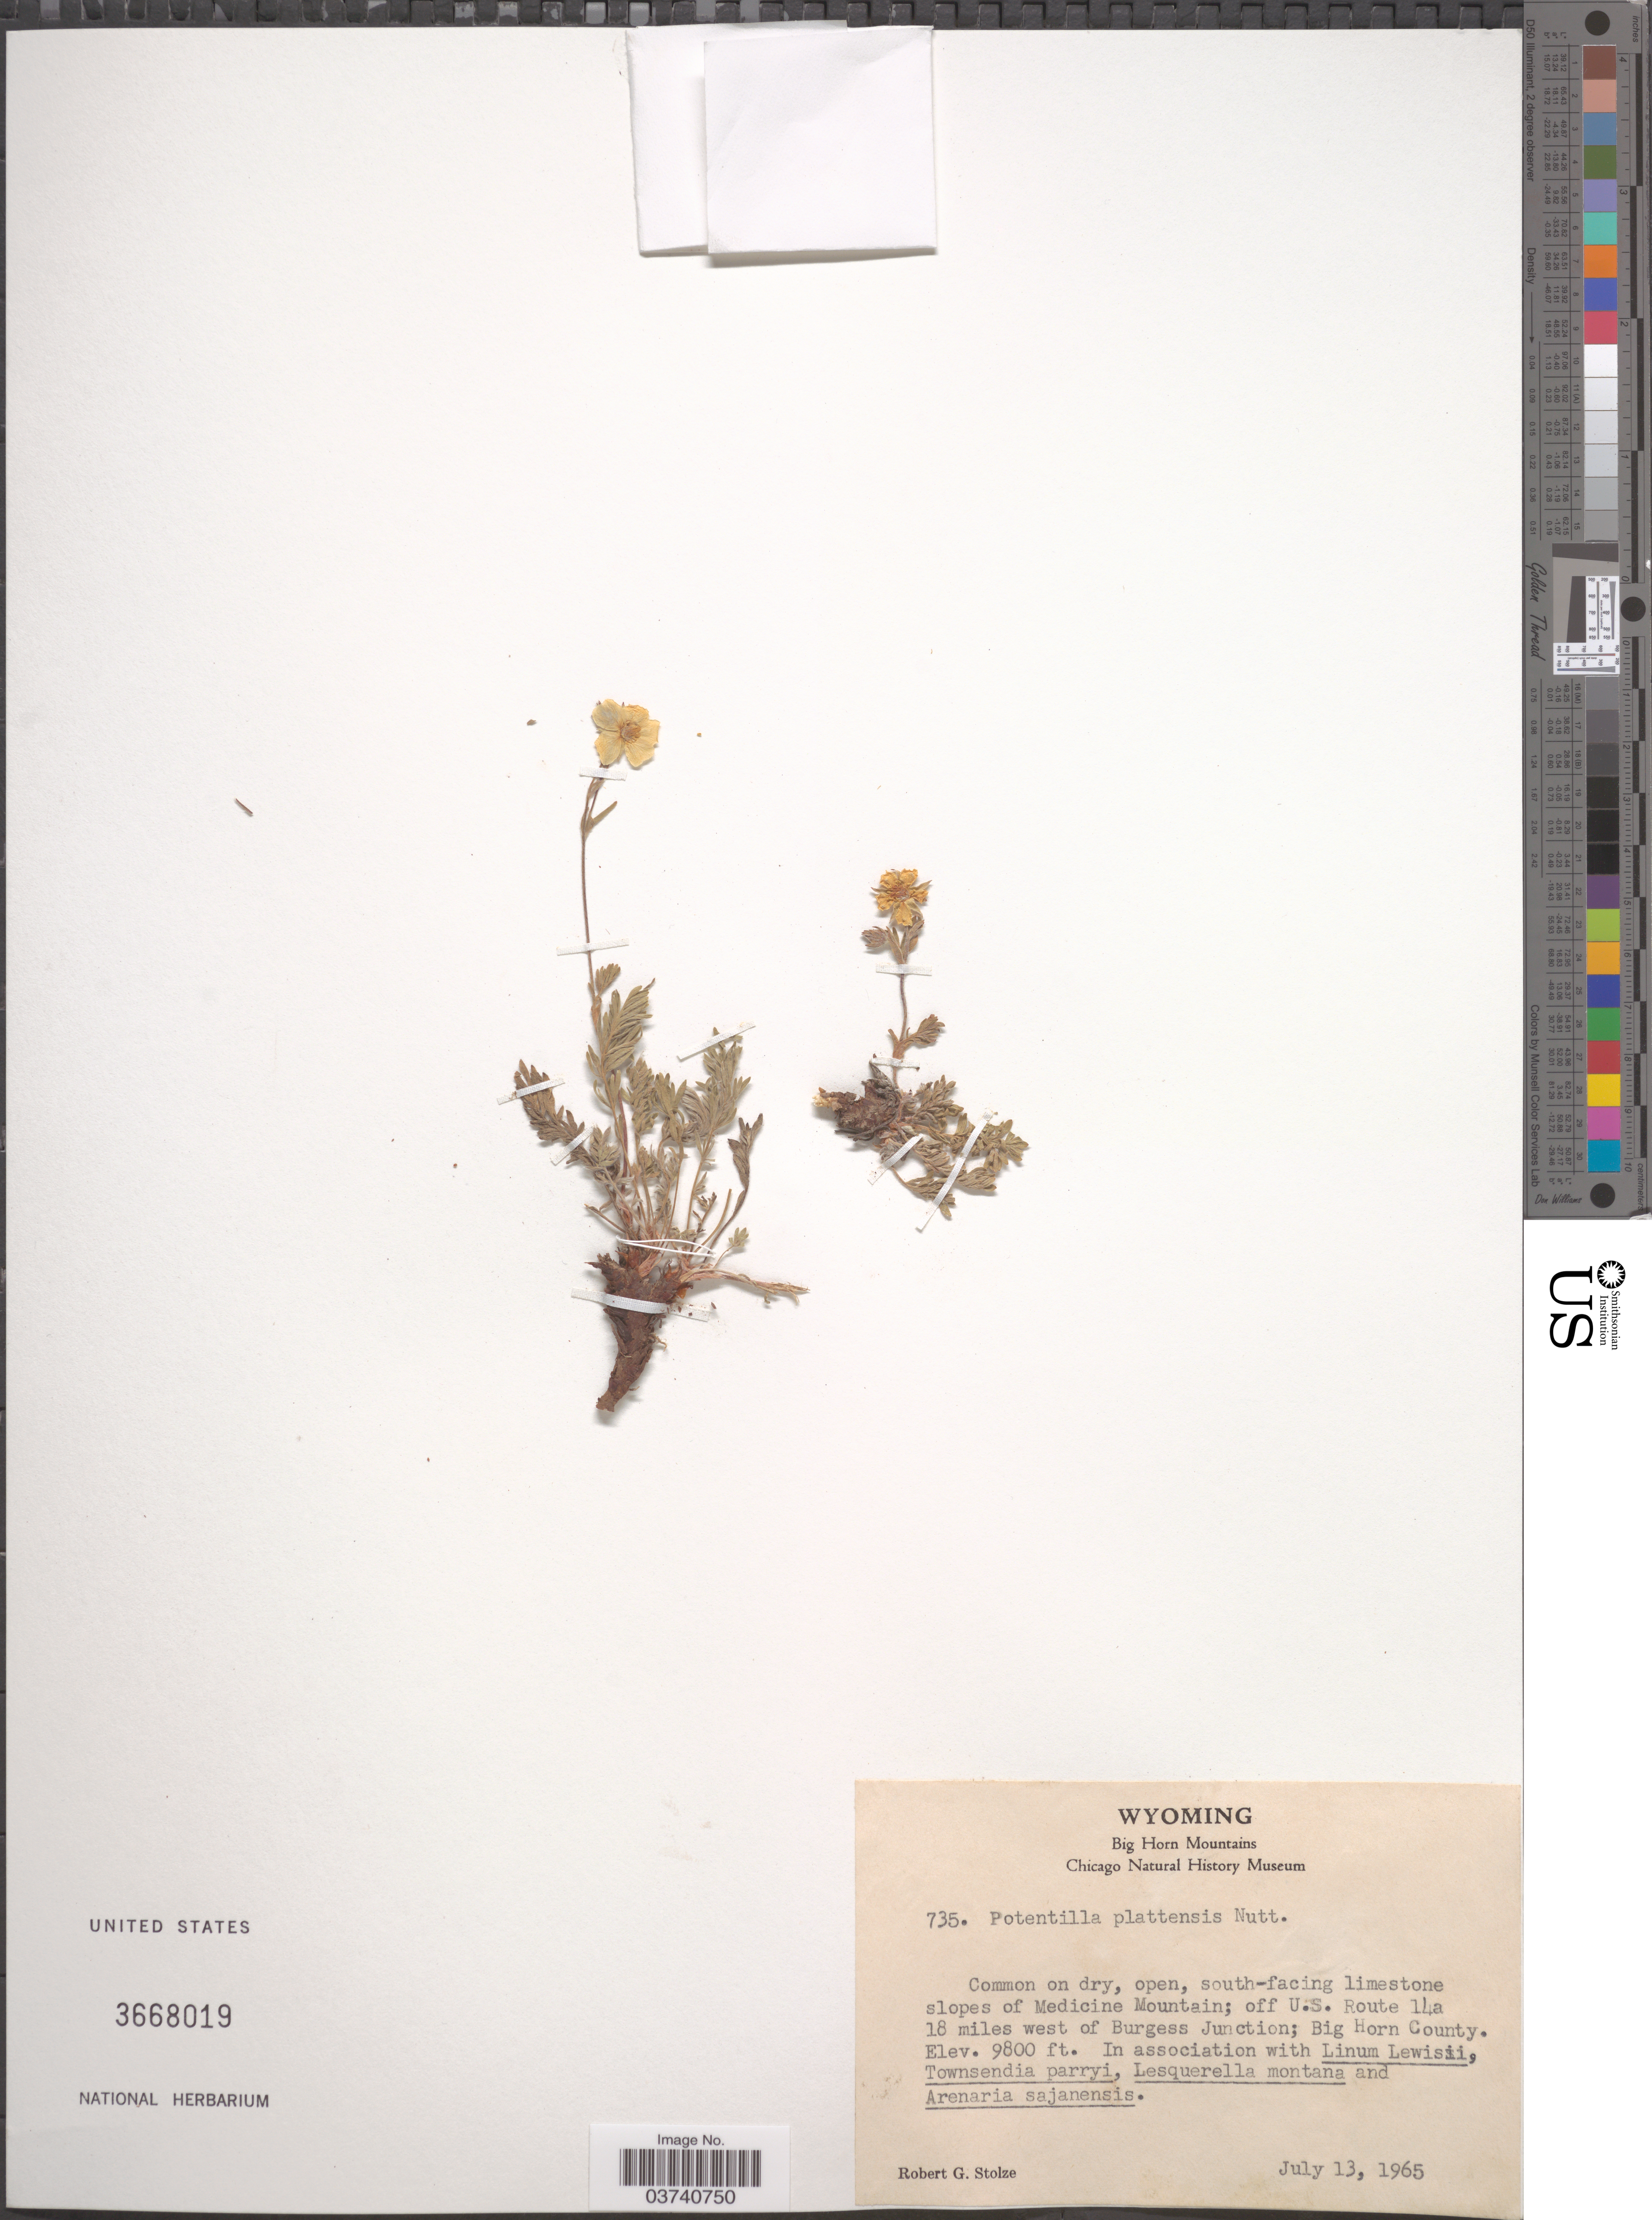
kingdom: Plantae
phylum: Tracheophyta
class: Magnoliopsida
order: Rosales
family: Rosaceae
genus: Potentilla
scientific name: Potentilla plattensis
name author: Nutt.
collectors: R. G. Stolze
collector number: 735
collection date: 1965-07-13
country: United States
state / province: Wyoming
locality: Big Horn Mountains. South-facing limestone slopes of Medicine Mountain; off U.S. Route 14a 18 miles west of Burgess Junction; Big Horn County.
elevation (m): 2987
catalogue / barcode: US 3668019